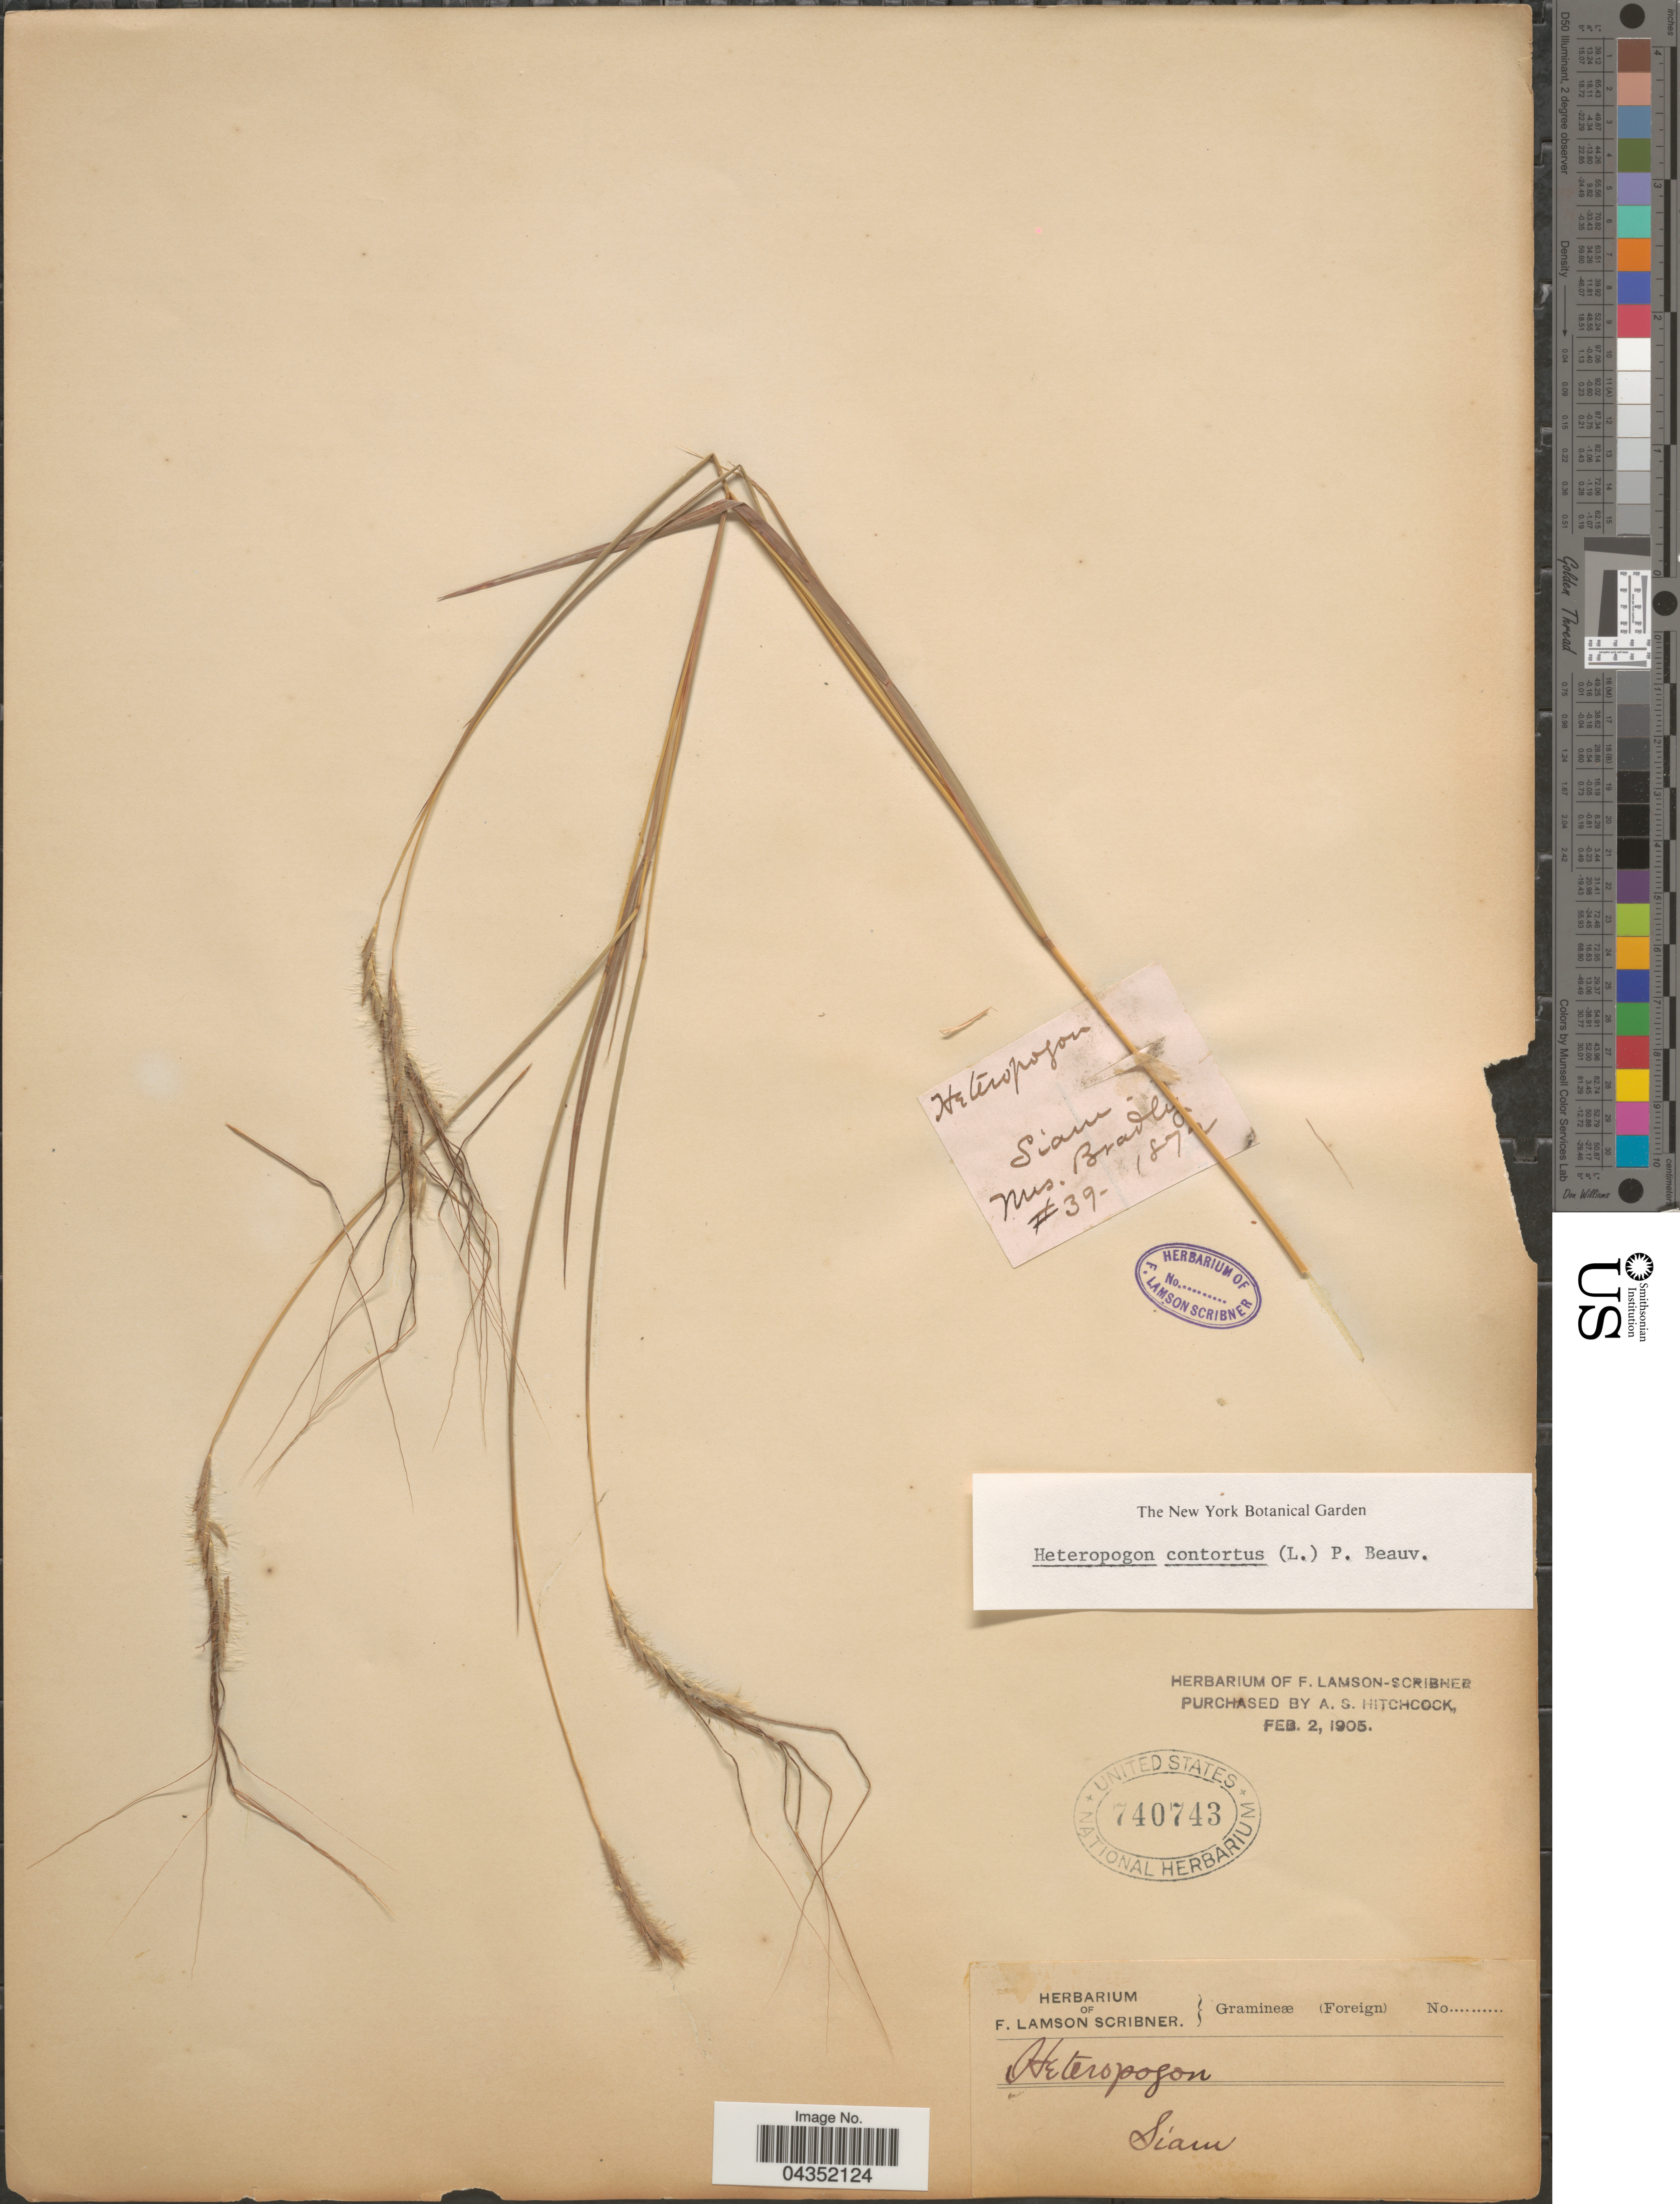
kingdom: Plantae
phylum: Tracheophyta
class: Liliopsida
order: Poales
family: Poaceae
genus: Heteropogon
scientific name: Heteropogon contortus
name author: (L.) P. Beauv. ex Roem. & Schult.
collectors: ex herb. F. Lamson Scribner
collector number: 39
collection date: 1872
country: Thailand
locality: Siam.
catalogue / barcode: US 740743